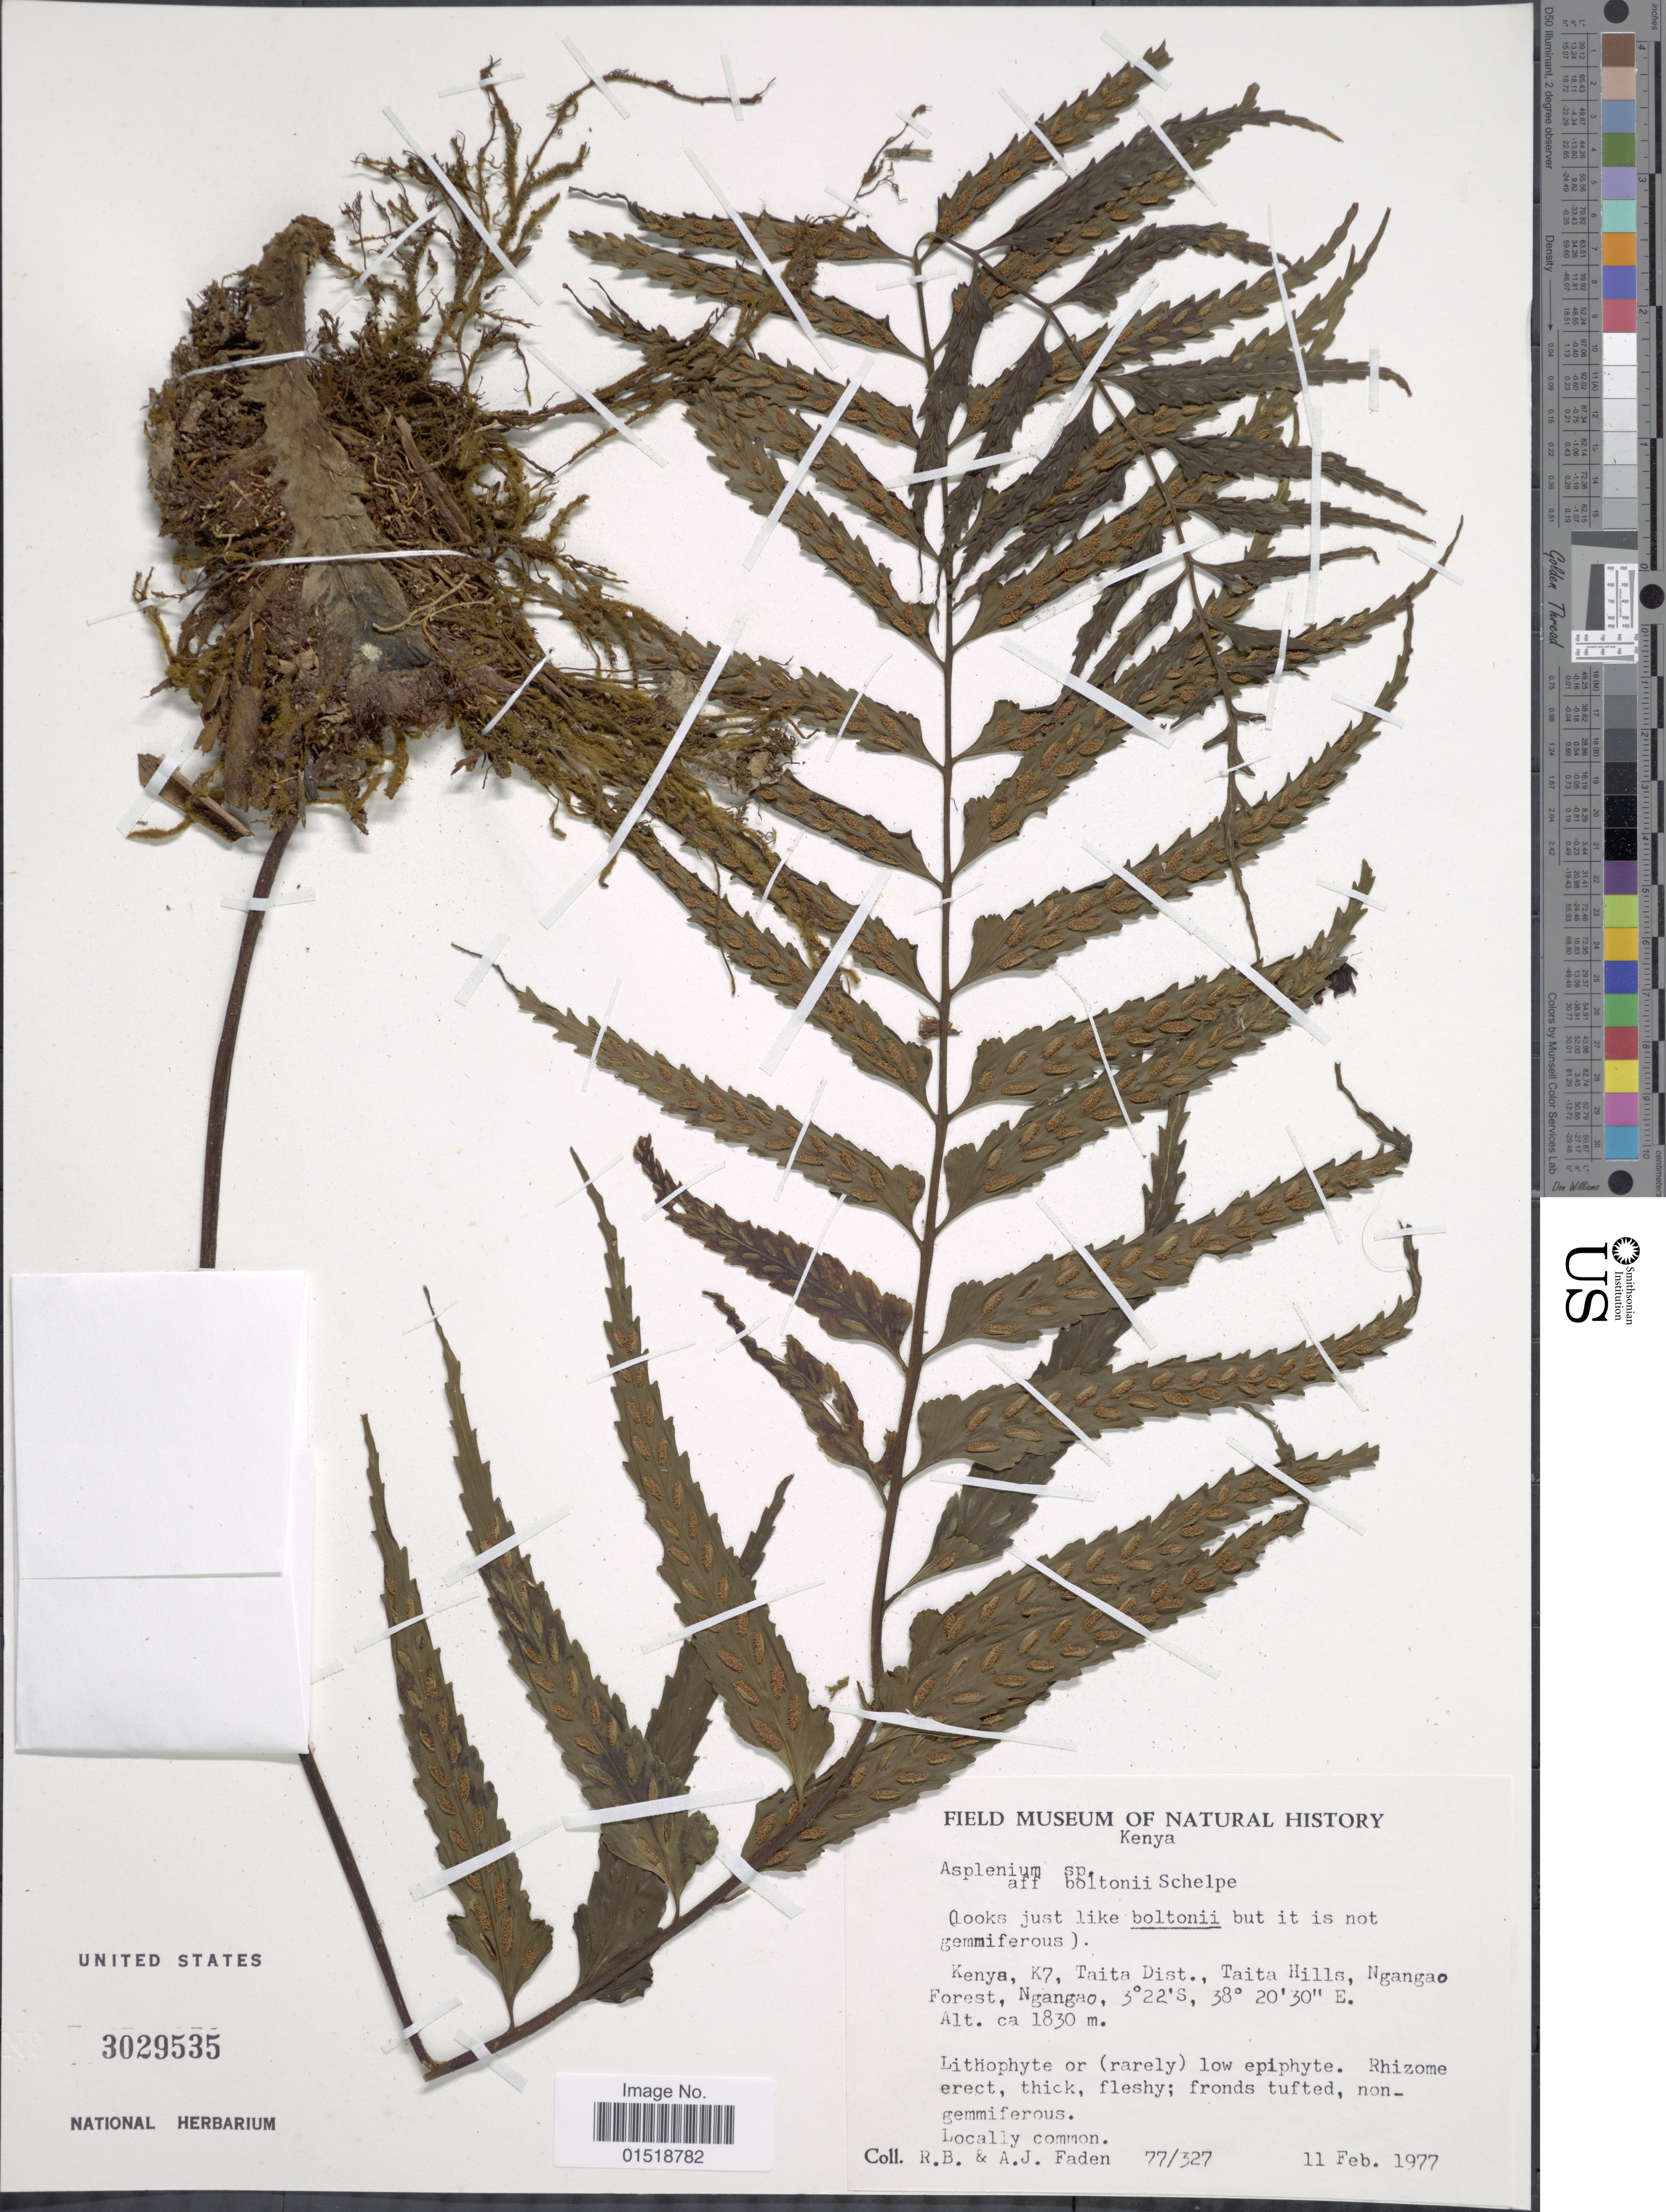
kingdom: Plantae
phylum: Tracheophyta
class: Polypodiopsida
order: Polypodiales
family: Aspleniaceae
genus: Asplenium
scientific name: Asplenium boltonii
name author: Hook. ex Schelpe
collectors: R. B. Faden & A. J. Faden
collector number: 77/327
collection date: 1977-02-11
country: Kenya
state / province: Taita Taveta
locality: Kenya, K7, Taita Distr., Taita Hills, Ngangao Forest, Ngangao.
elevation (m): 1830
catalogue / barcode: US 3029535